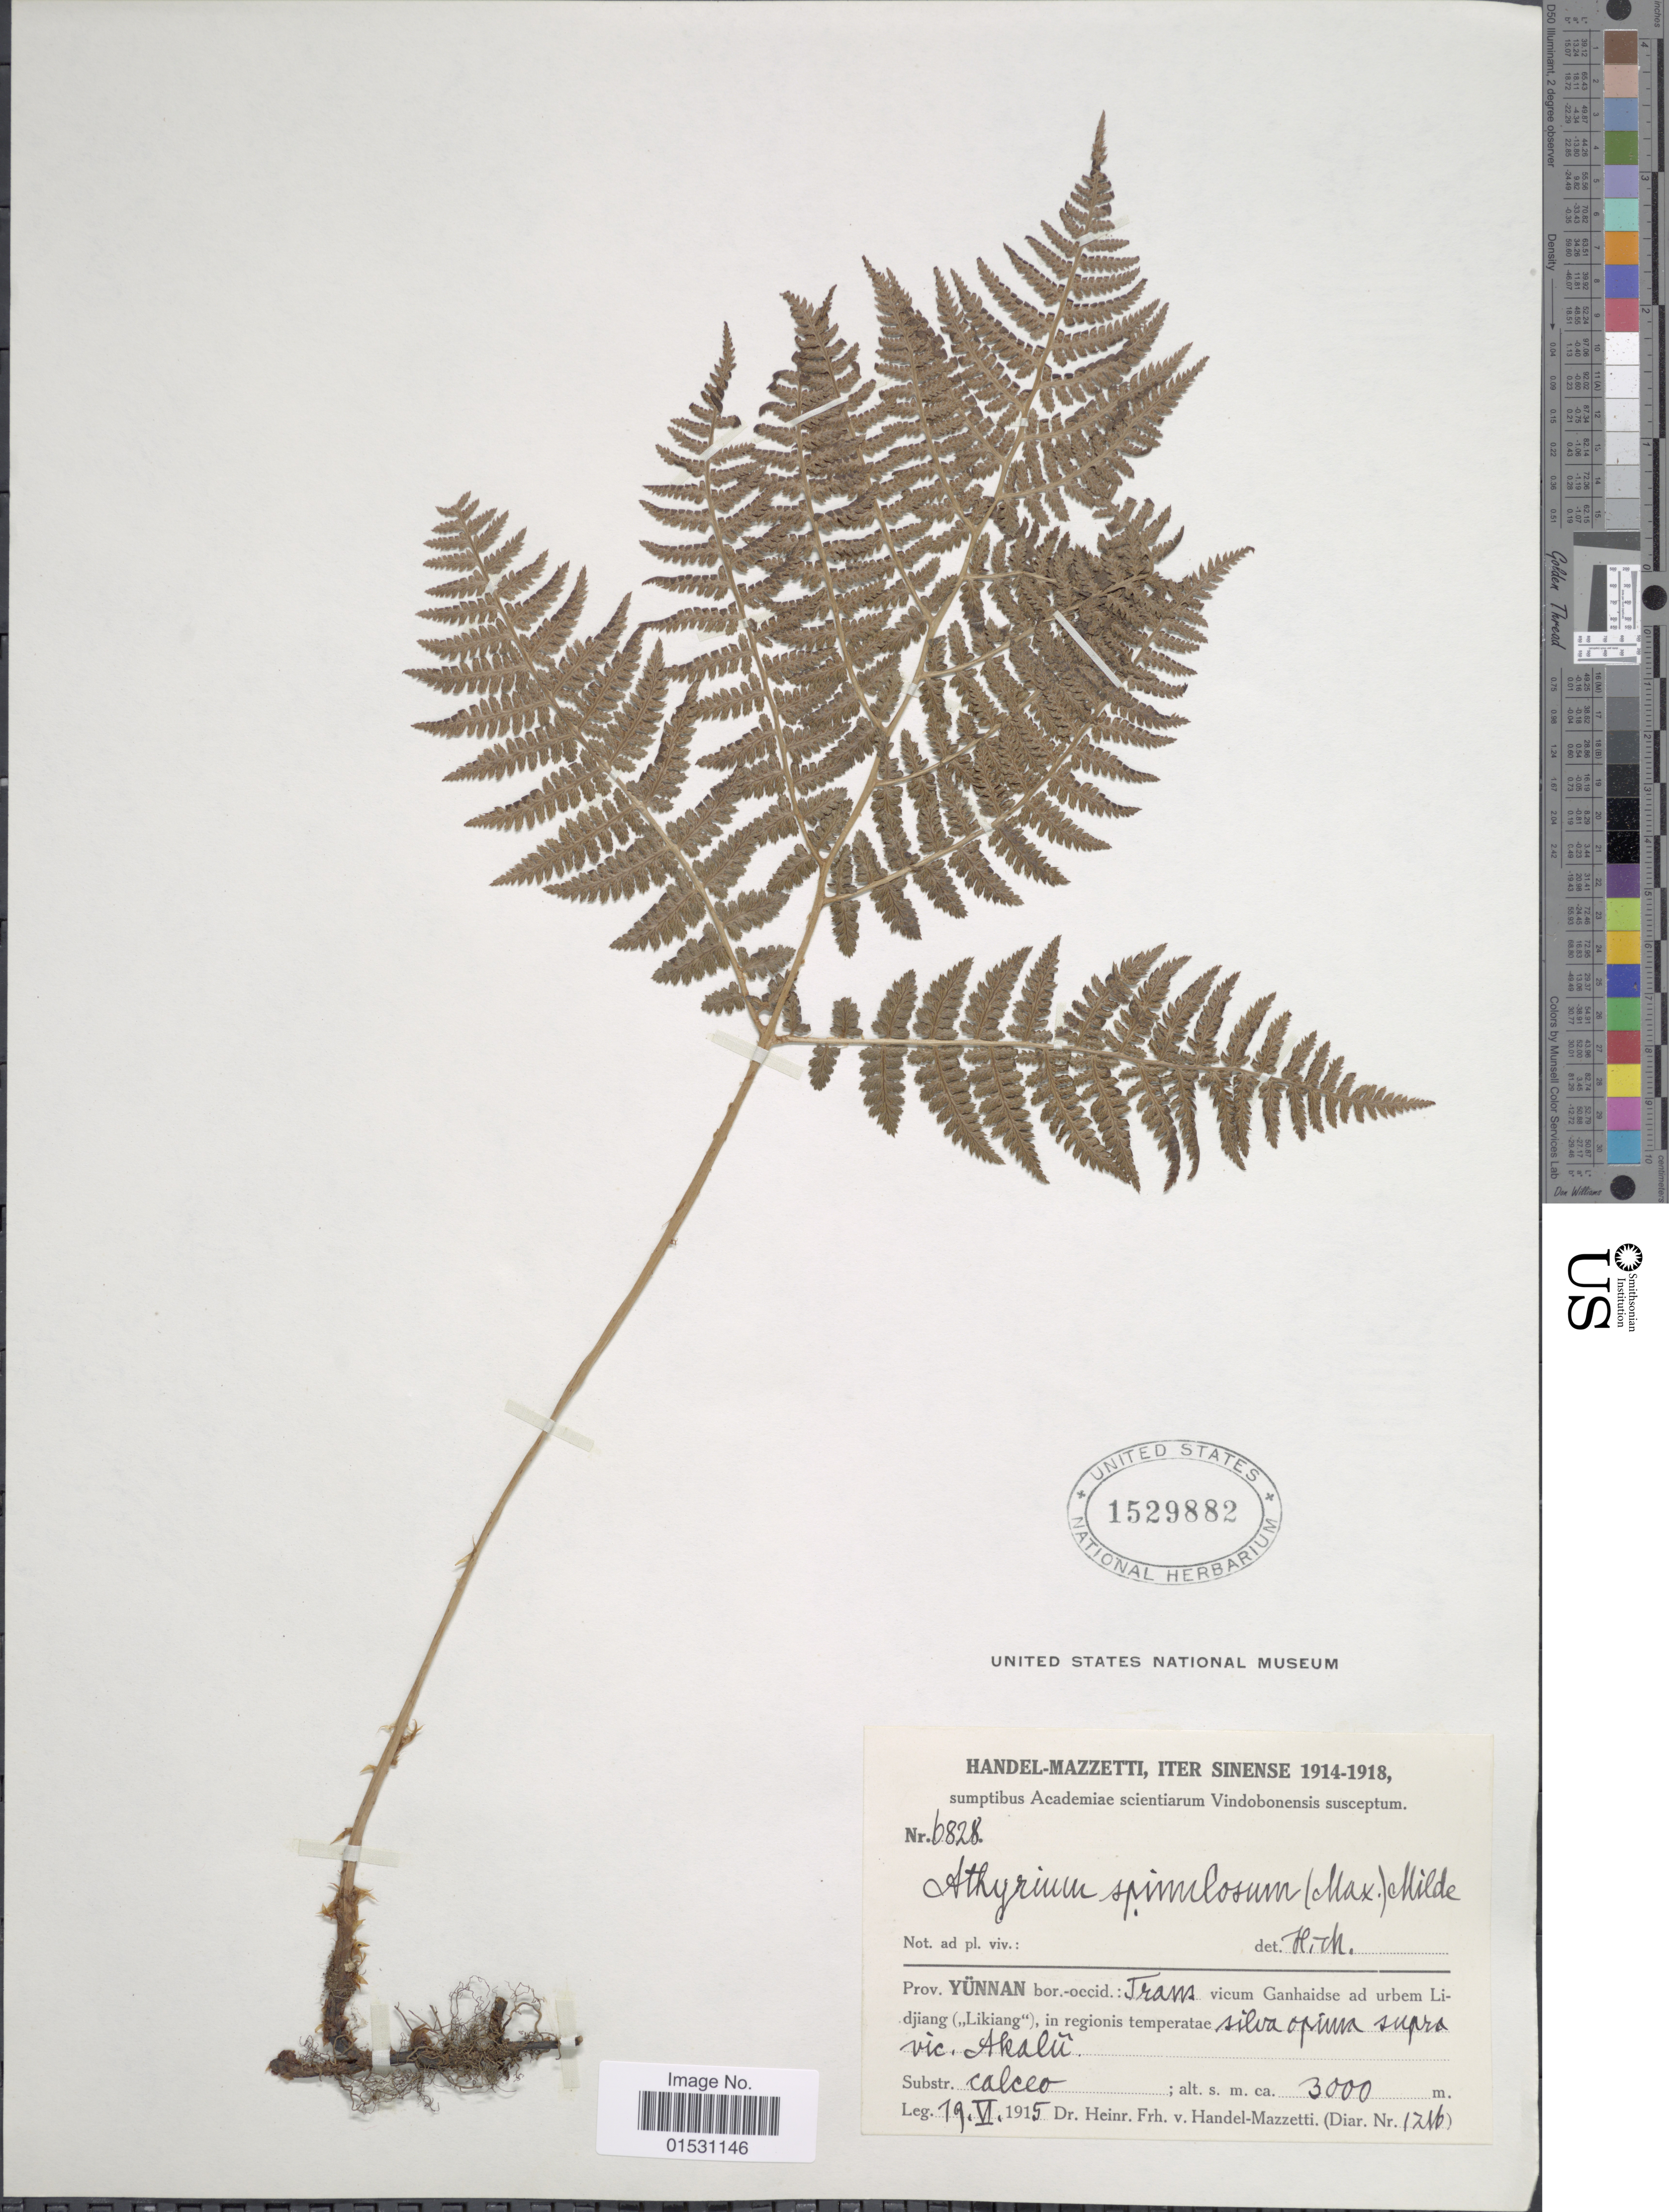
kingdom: Plantae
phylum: Tracheophyta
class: Polypodiopsida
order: Polypodiales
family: Athyriaceae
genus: Athyrium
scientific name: Athyrium spinulosum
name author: (Maxim.) Milde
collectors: H. Handel-Mazzetti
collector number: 6828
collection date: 1915-06-19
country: China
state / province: Yunnan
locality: Prov. Yunnan bord.-occid.: Trans vicum Ganhaidse ad urbem Lidjiang (,,Likiang'), in regionis temperatae silvae opium supra vic. Akalu. Substr. calceo.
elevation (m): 3000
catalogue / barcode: US 1529882